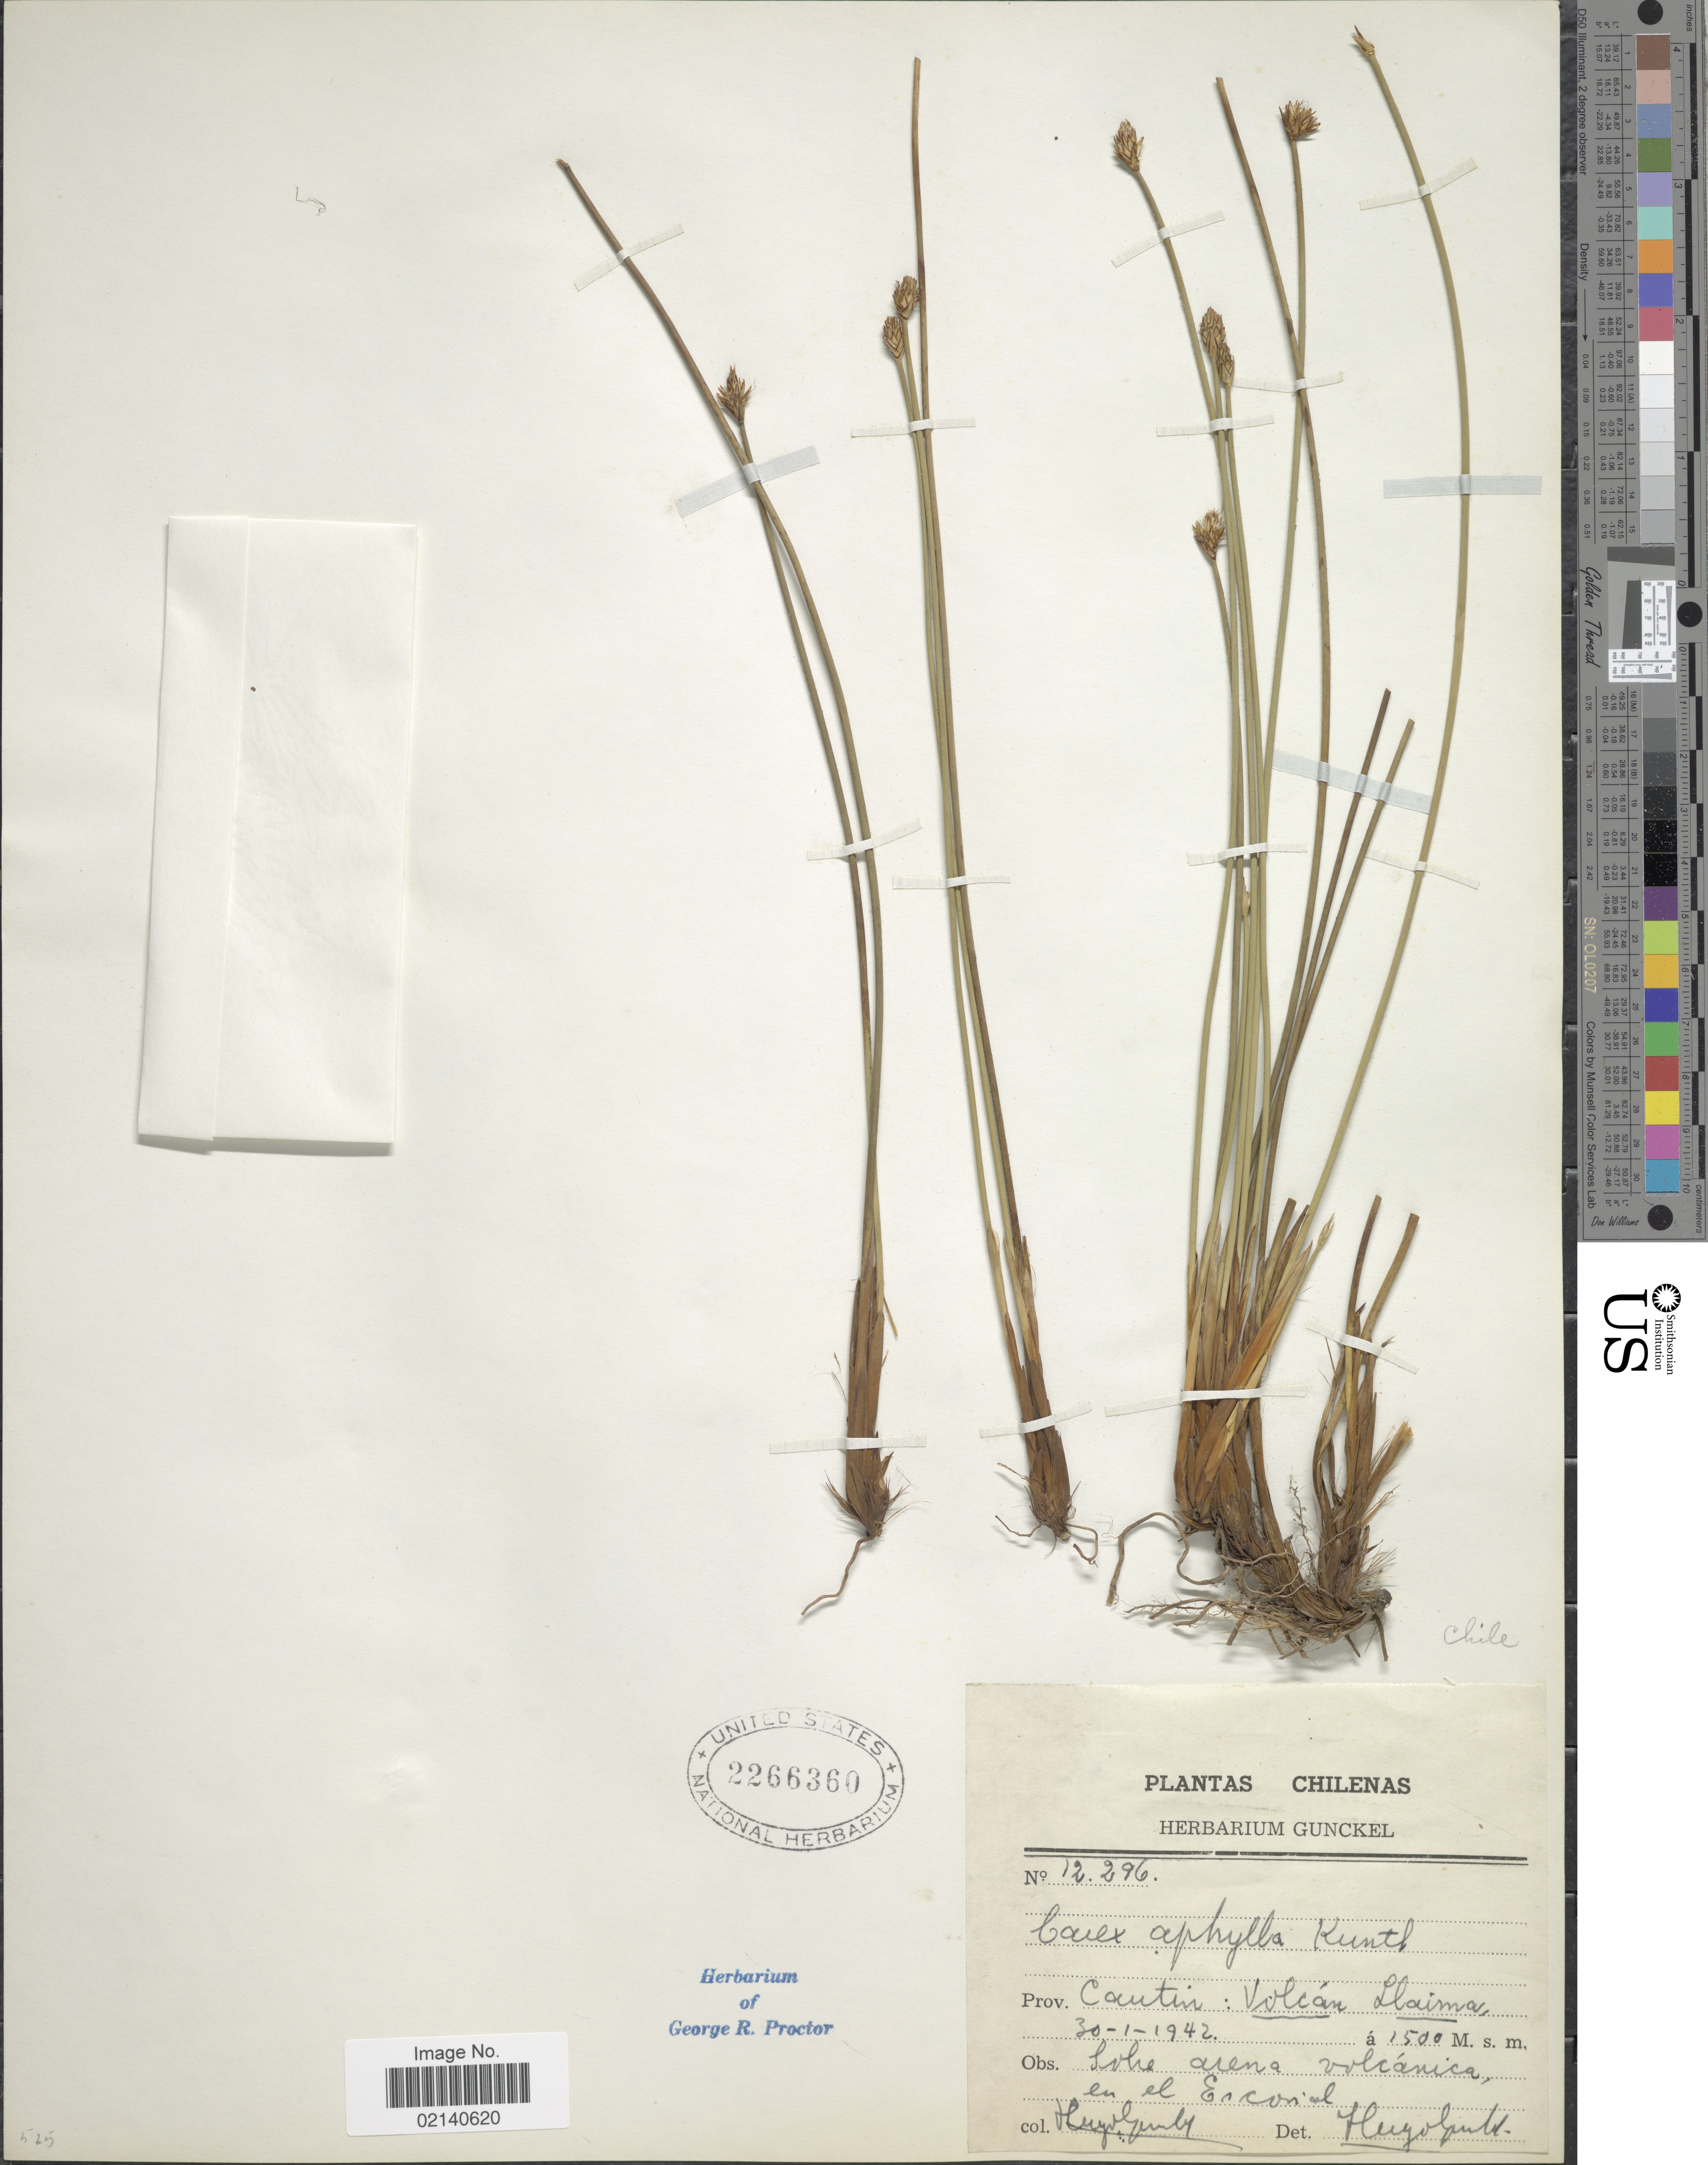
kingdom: Plantae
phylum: Tracheophyta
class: Liliopsida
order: Poales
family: Cyperaceae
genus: Carex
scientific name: Carex aphylla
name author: Kunth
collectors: H. Gunckel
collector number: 12296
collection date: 1942-01-30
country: Chile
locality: Chilenas. Prov. Cantin: Volcan Llaima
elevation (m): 1500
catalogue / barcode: US 2266360